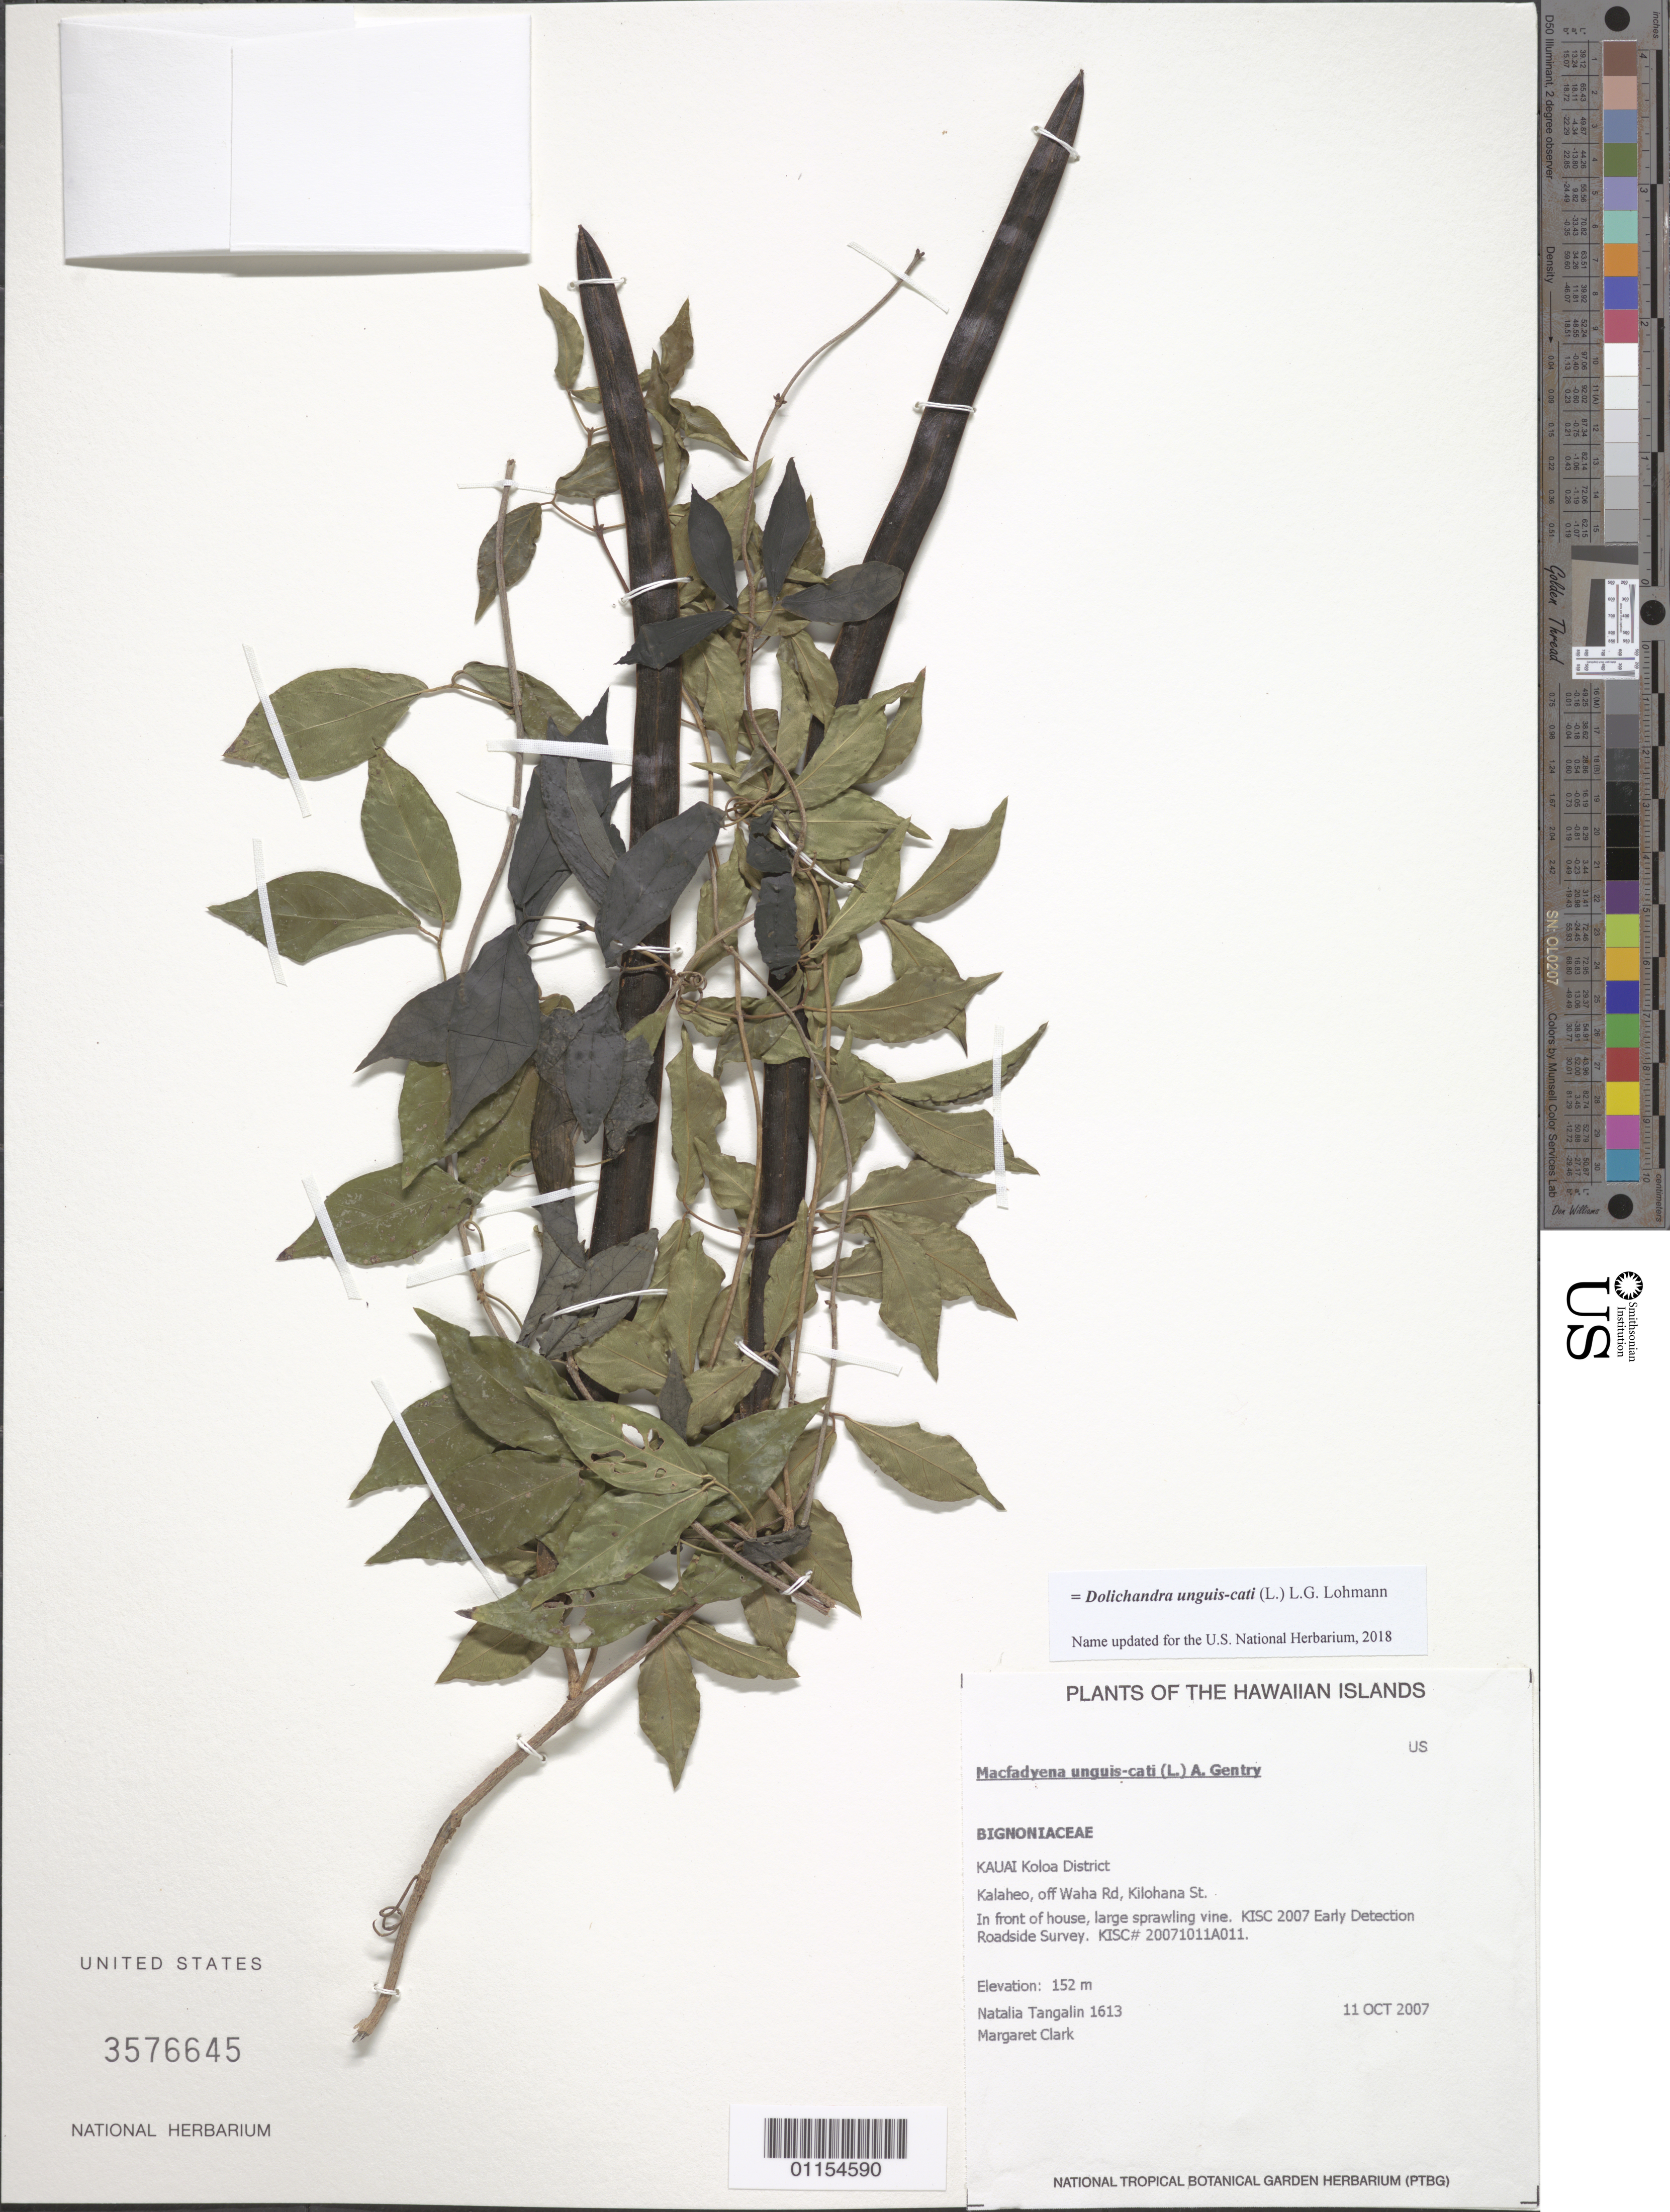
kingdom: Plantae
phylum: Tracheophyta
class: Magnoliopsida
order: Lamiales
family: Bignoniaceae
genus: Dolichandra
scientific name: Dolichandra unguis-cati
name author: (L.) L.G. Lohmann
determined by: Wagner, W. L., (BOT), Smithsonian Institution - National Museum of Natural History (UNITED STATES)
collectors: N. Tangalin & M. Clark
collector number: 1613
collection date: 2007-10-11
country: United States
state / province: Hawaii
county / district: Kauai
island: Kaua'i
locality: Koloa District, Kalaheo, off Waha Road, Kilohana St.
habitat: Large sprawling vine.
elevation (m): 152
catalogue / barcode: US 3576645